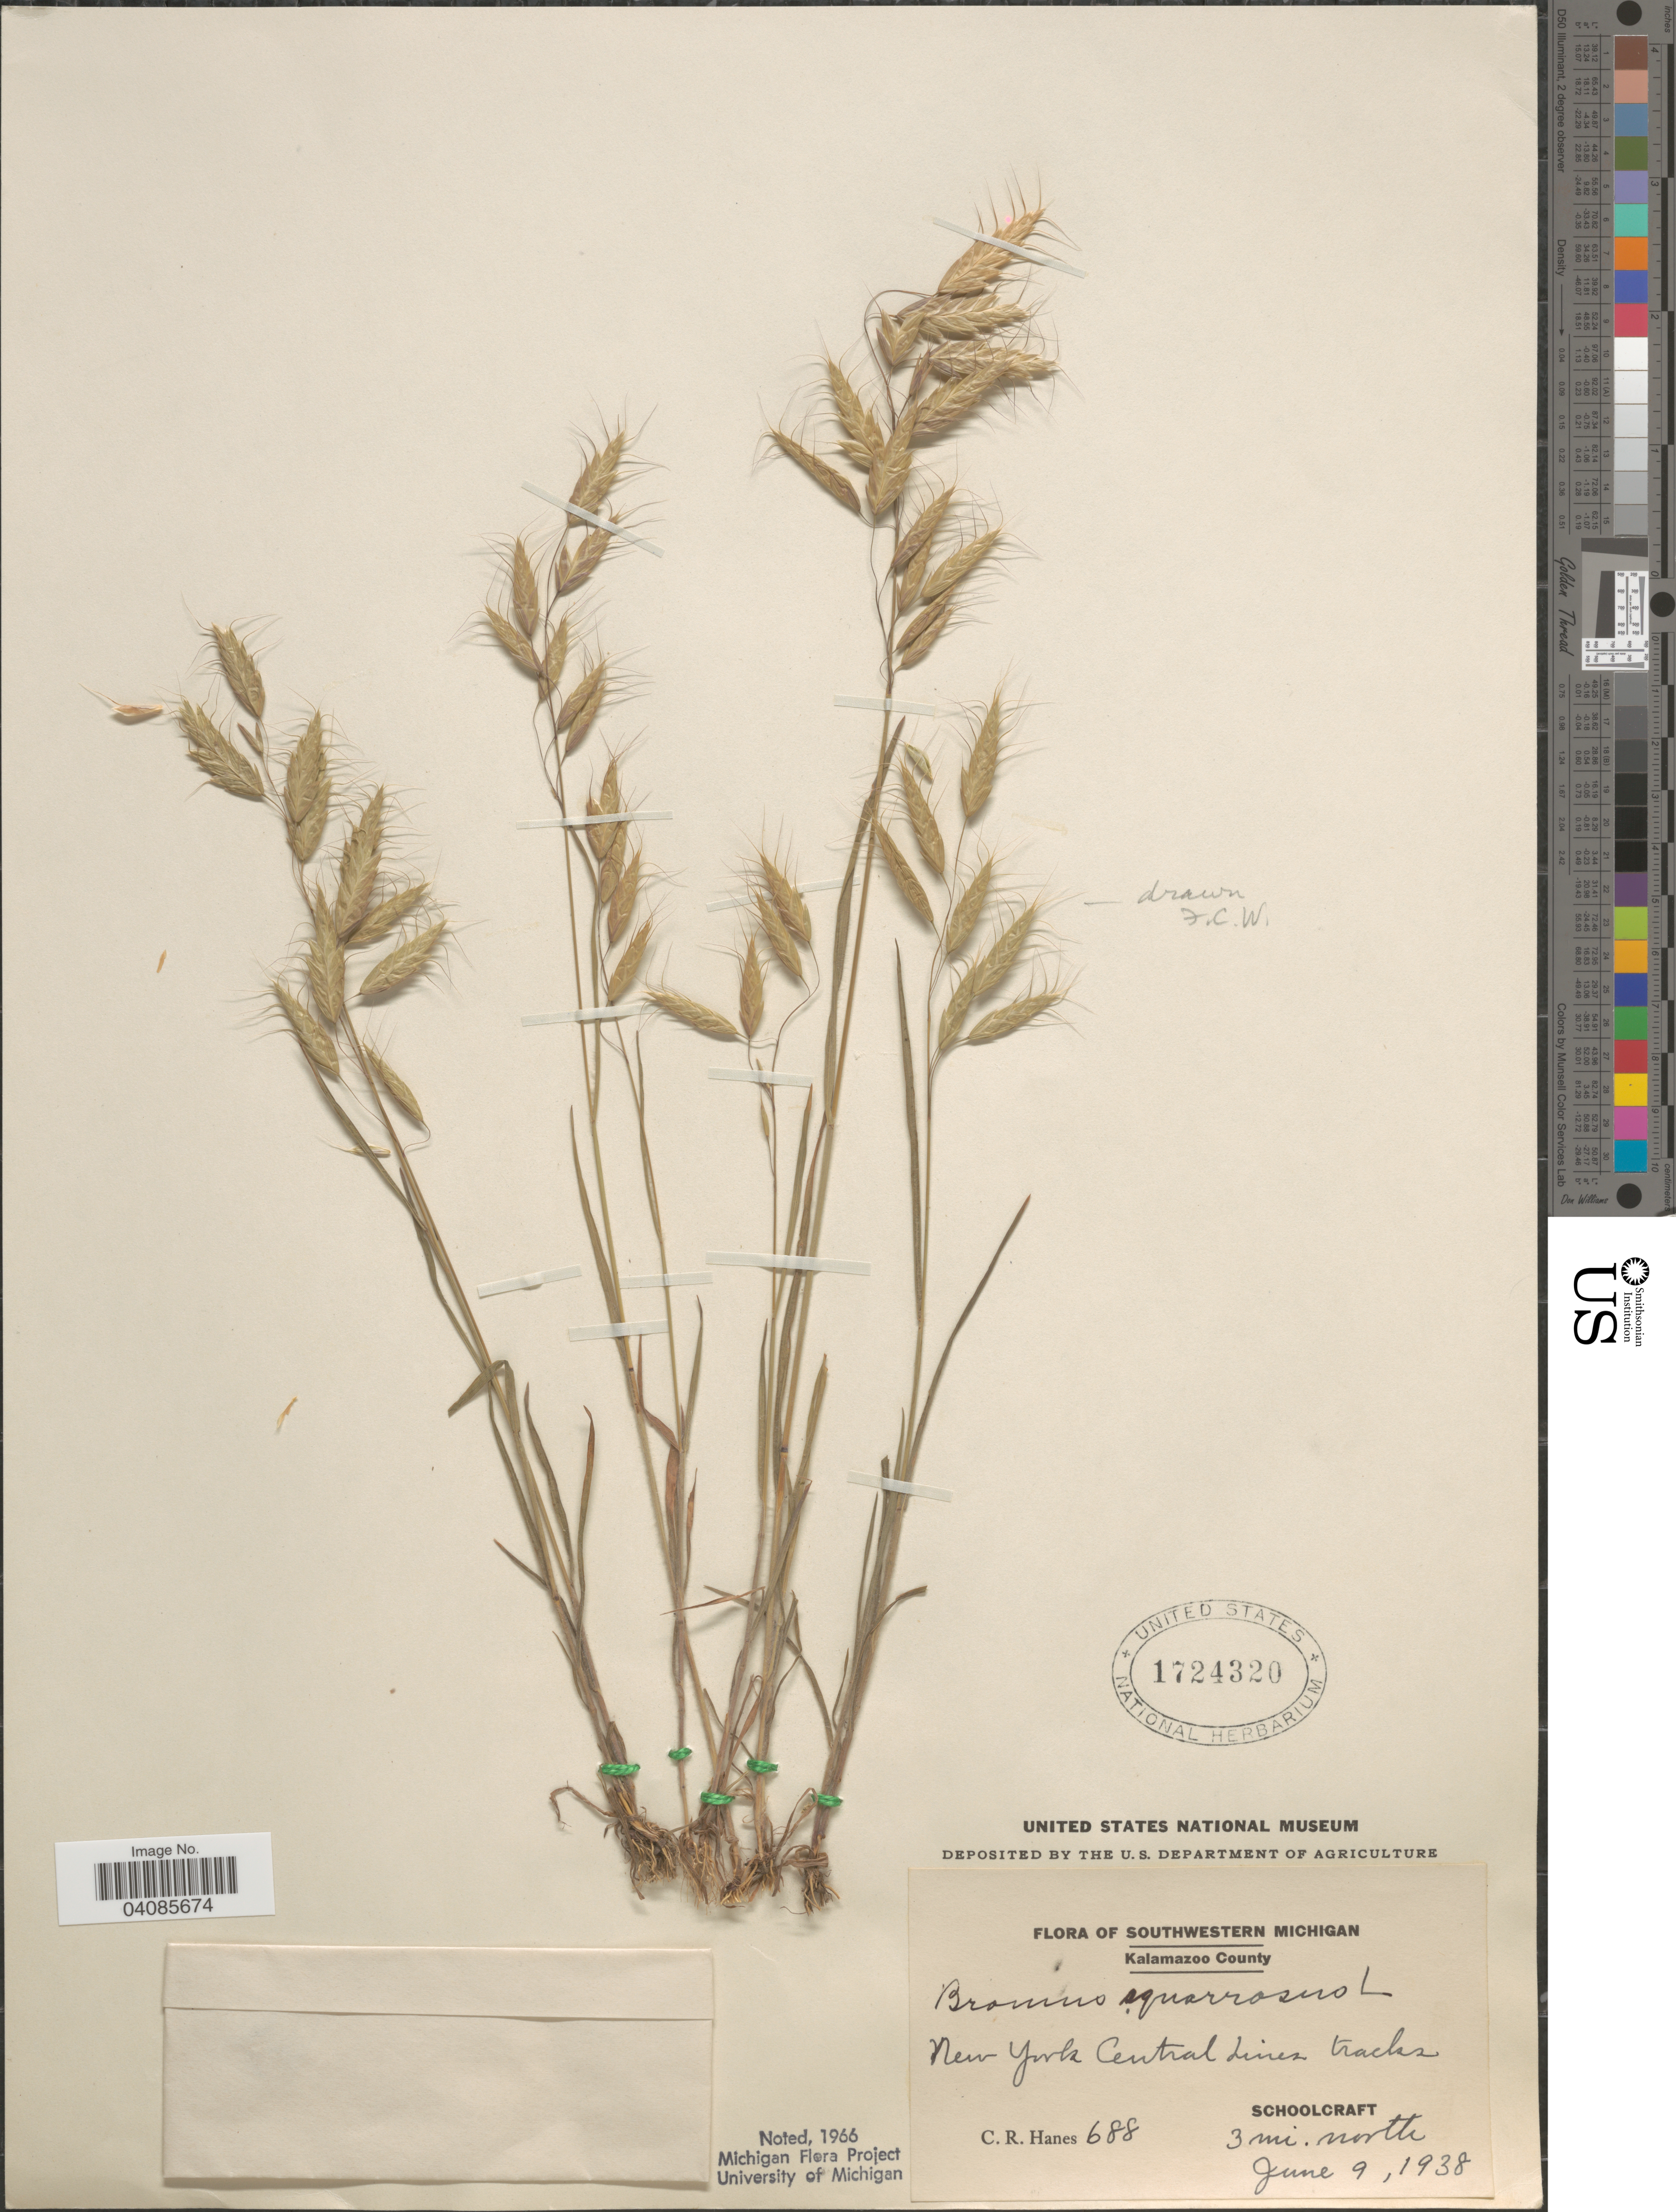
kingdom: Plantae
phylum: Tracheophyta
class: Liliopsida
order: Poales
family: Poaceae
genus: Bromus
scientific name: Bromus squarrosus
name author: L.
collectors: C. Hanes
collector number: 688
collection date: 1938-06-09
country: United States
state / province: Michigan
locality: Southwestern Michigan. Kalamazoo County. New York Central Lines tracks. Schoolcraft. 3 mi. north.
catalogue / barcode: US 1724320